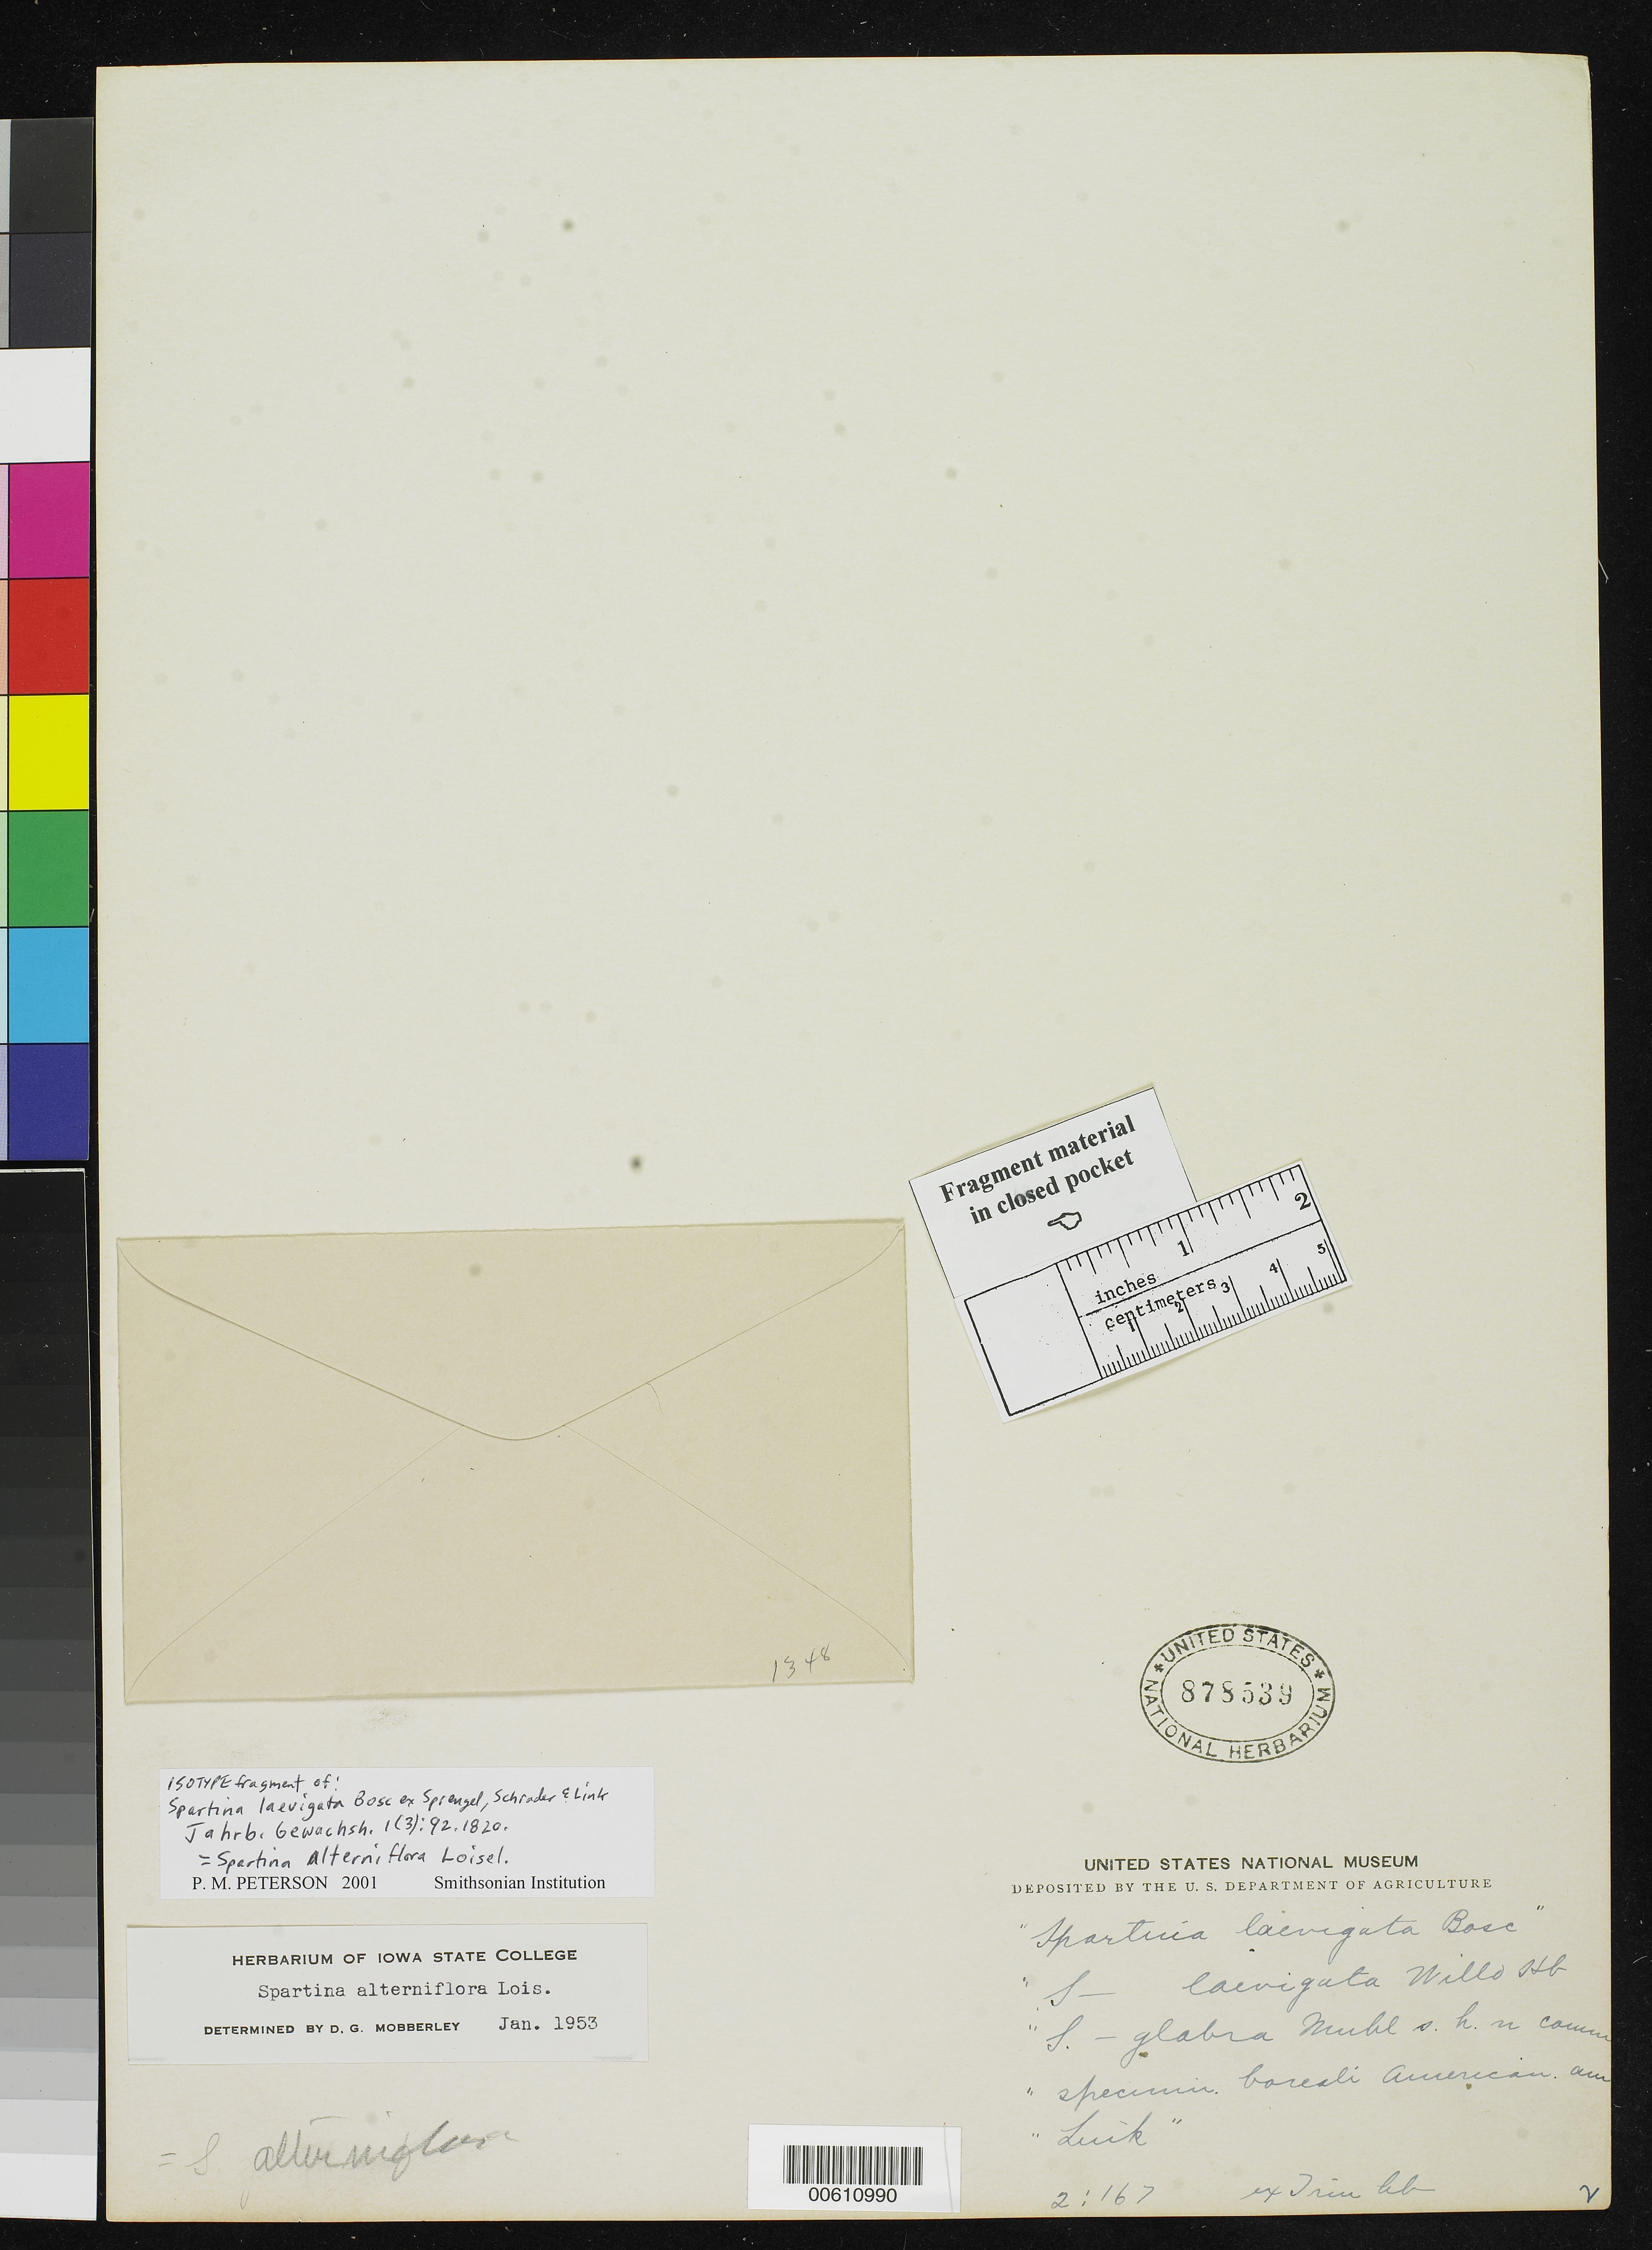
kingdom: Plantae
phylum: Tracheophyta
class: Liliopsida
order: Poales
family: Poaceae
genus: Spartina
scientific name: Spartina laevigata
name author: Bosc ex Spreng. et al.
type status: Type Fragment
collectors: J. Link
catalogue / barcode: US 878539